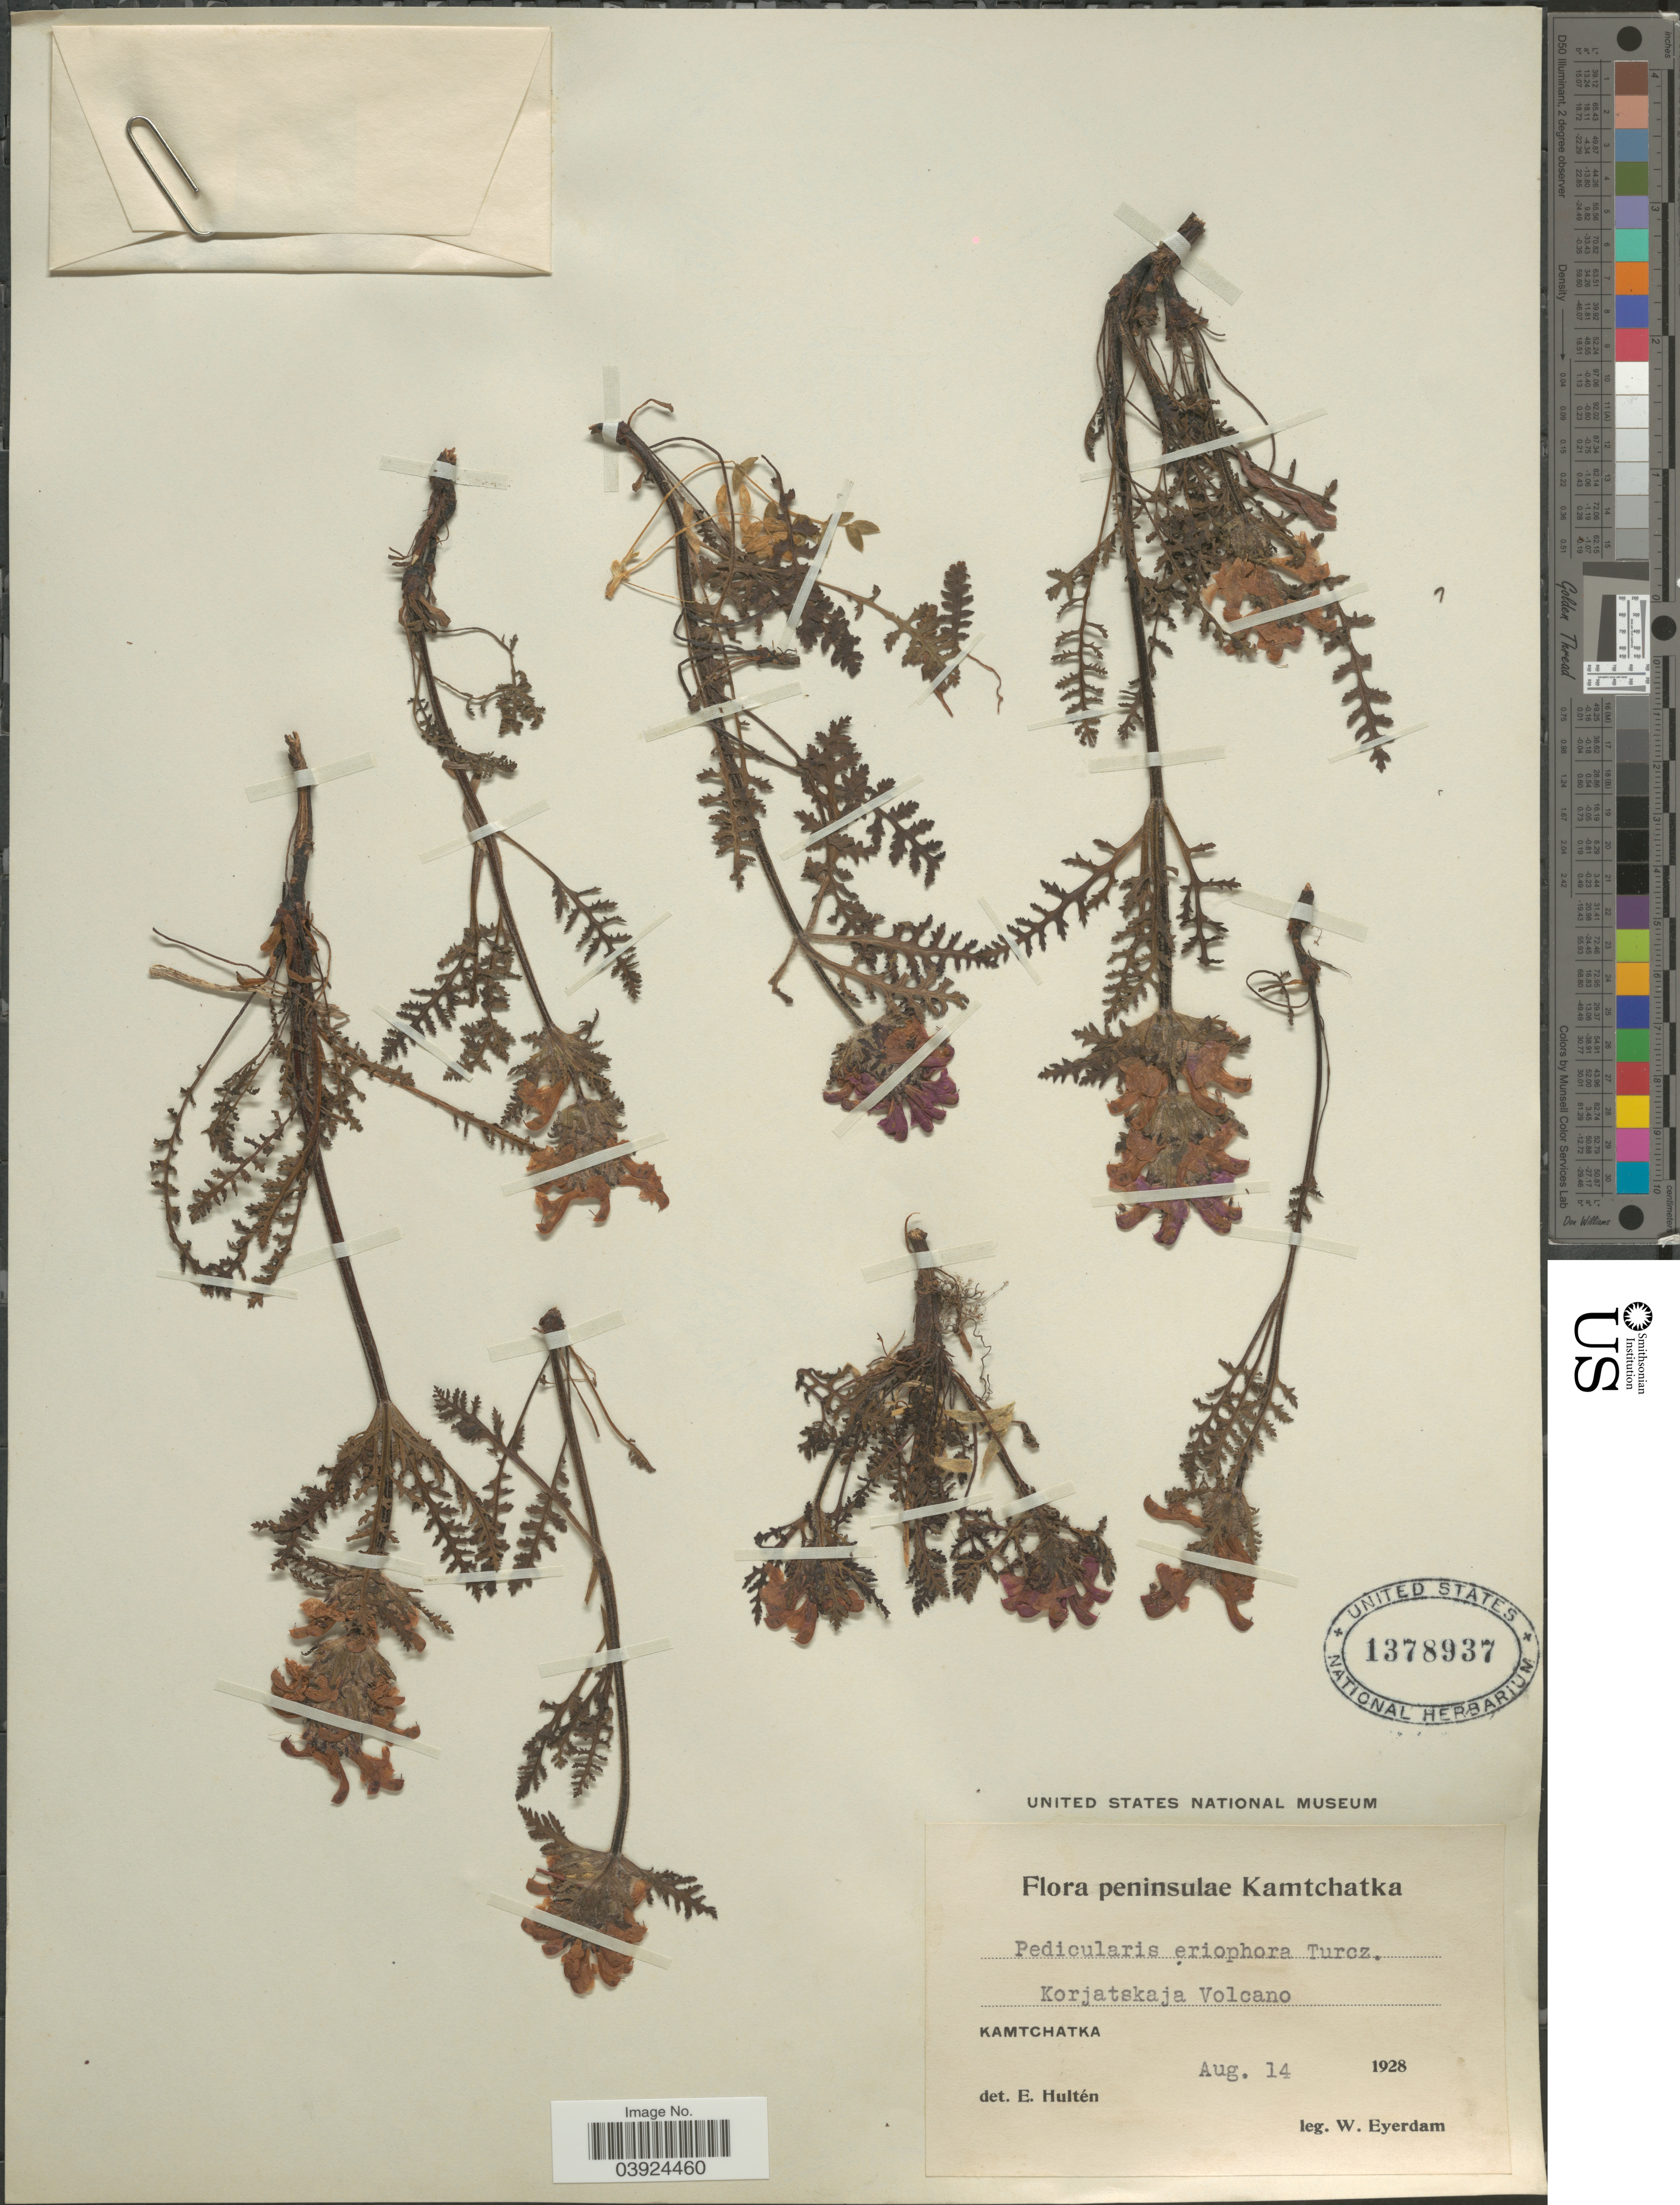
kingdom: Plantae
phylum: Tracheophyta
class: Magnoliopsida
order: Lamiales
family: Orobanchaceae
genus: Pedicularis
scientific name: Pedicularis eriophora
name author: Turcz.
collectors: W. J. Eyerdam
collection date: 1928-08-14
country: Russian Federation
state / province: Kamchatka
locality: Peninsulae Kamtchatka. Korjatskaja Volcano. Kamtchatka.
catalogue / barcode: US 1378937